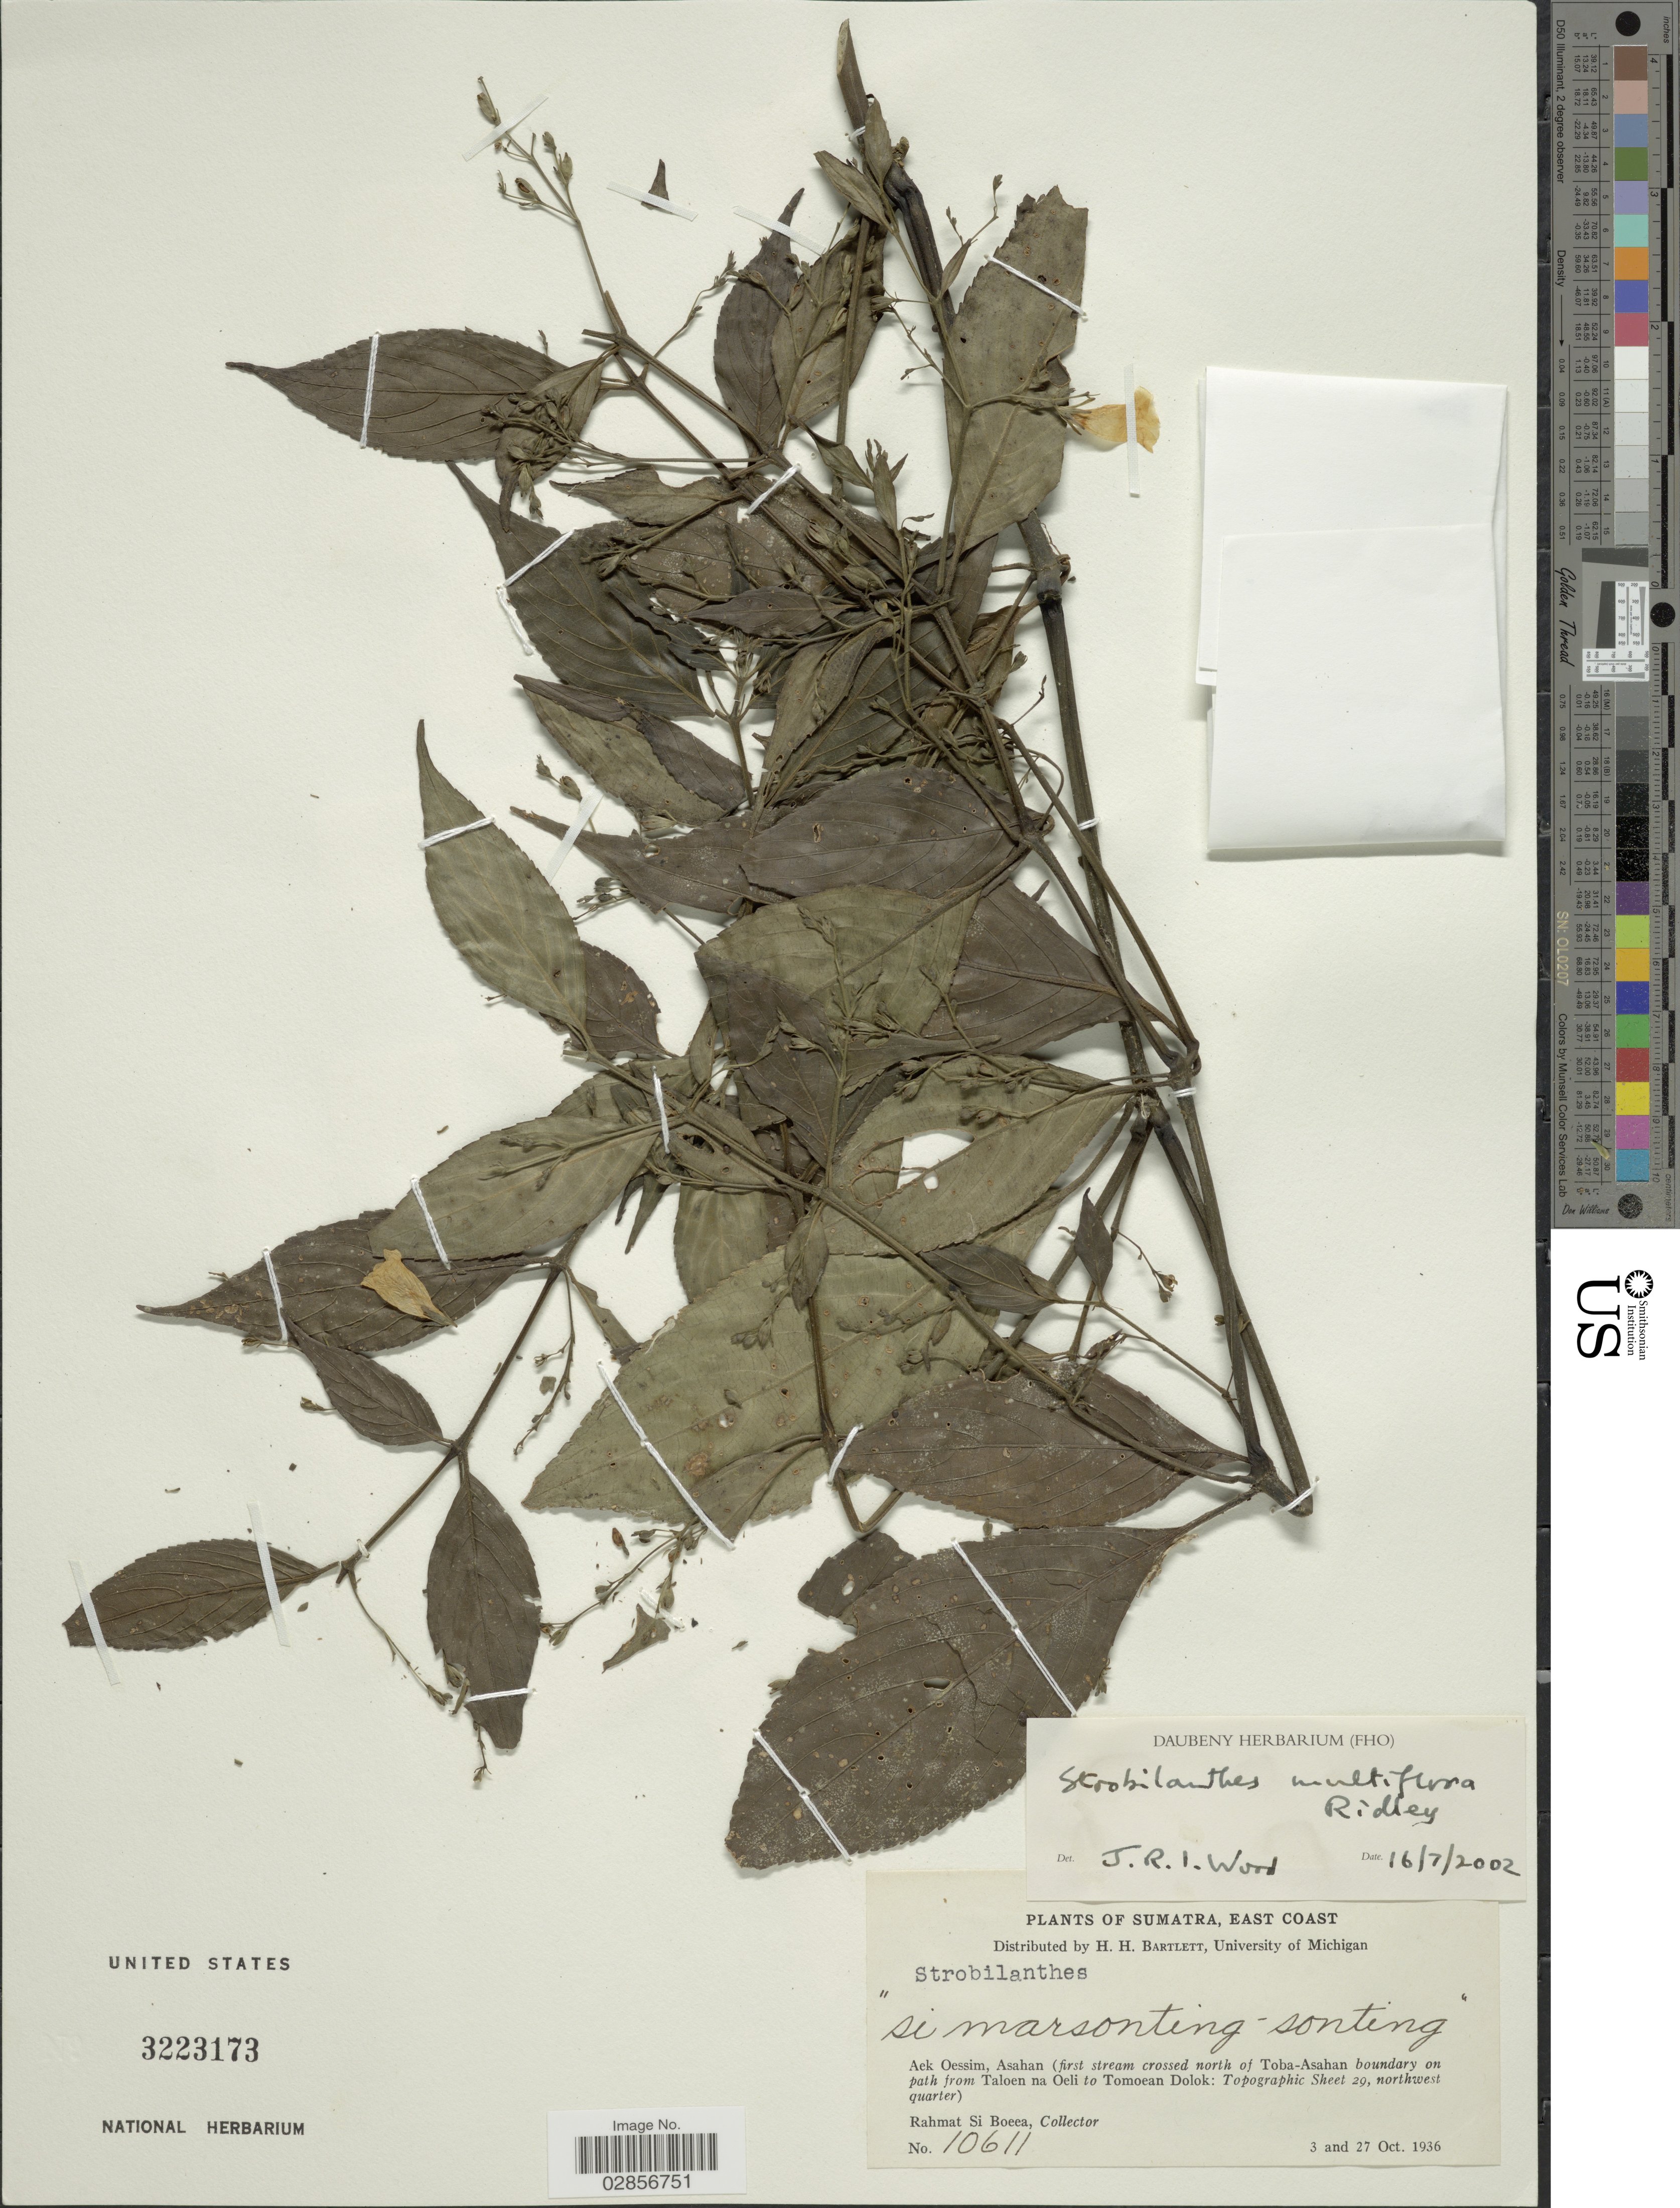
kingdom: Plantae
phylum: Tracheophyta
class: Magnoliopsida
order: Lamiales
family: Acanthaceae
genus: Strobilanthes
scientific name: Strobilanthes multiflora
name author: Ridl.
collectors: Rahmat Si Boeea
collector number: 10611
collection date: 1936-10-03/1936-10-27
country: Indonesia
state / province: Sumatra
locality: East Coast. Aek Oessim, Asahan (first stream crossed north of Toba-Asahan boundary on path from Taloen na Oeli to Tomoean Dolok: Topographic Sheet 29, northwest quarter).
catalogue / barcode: US 3223173